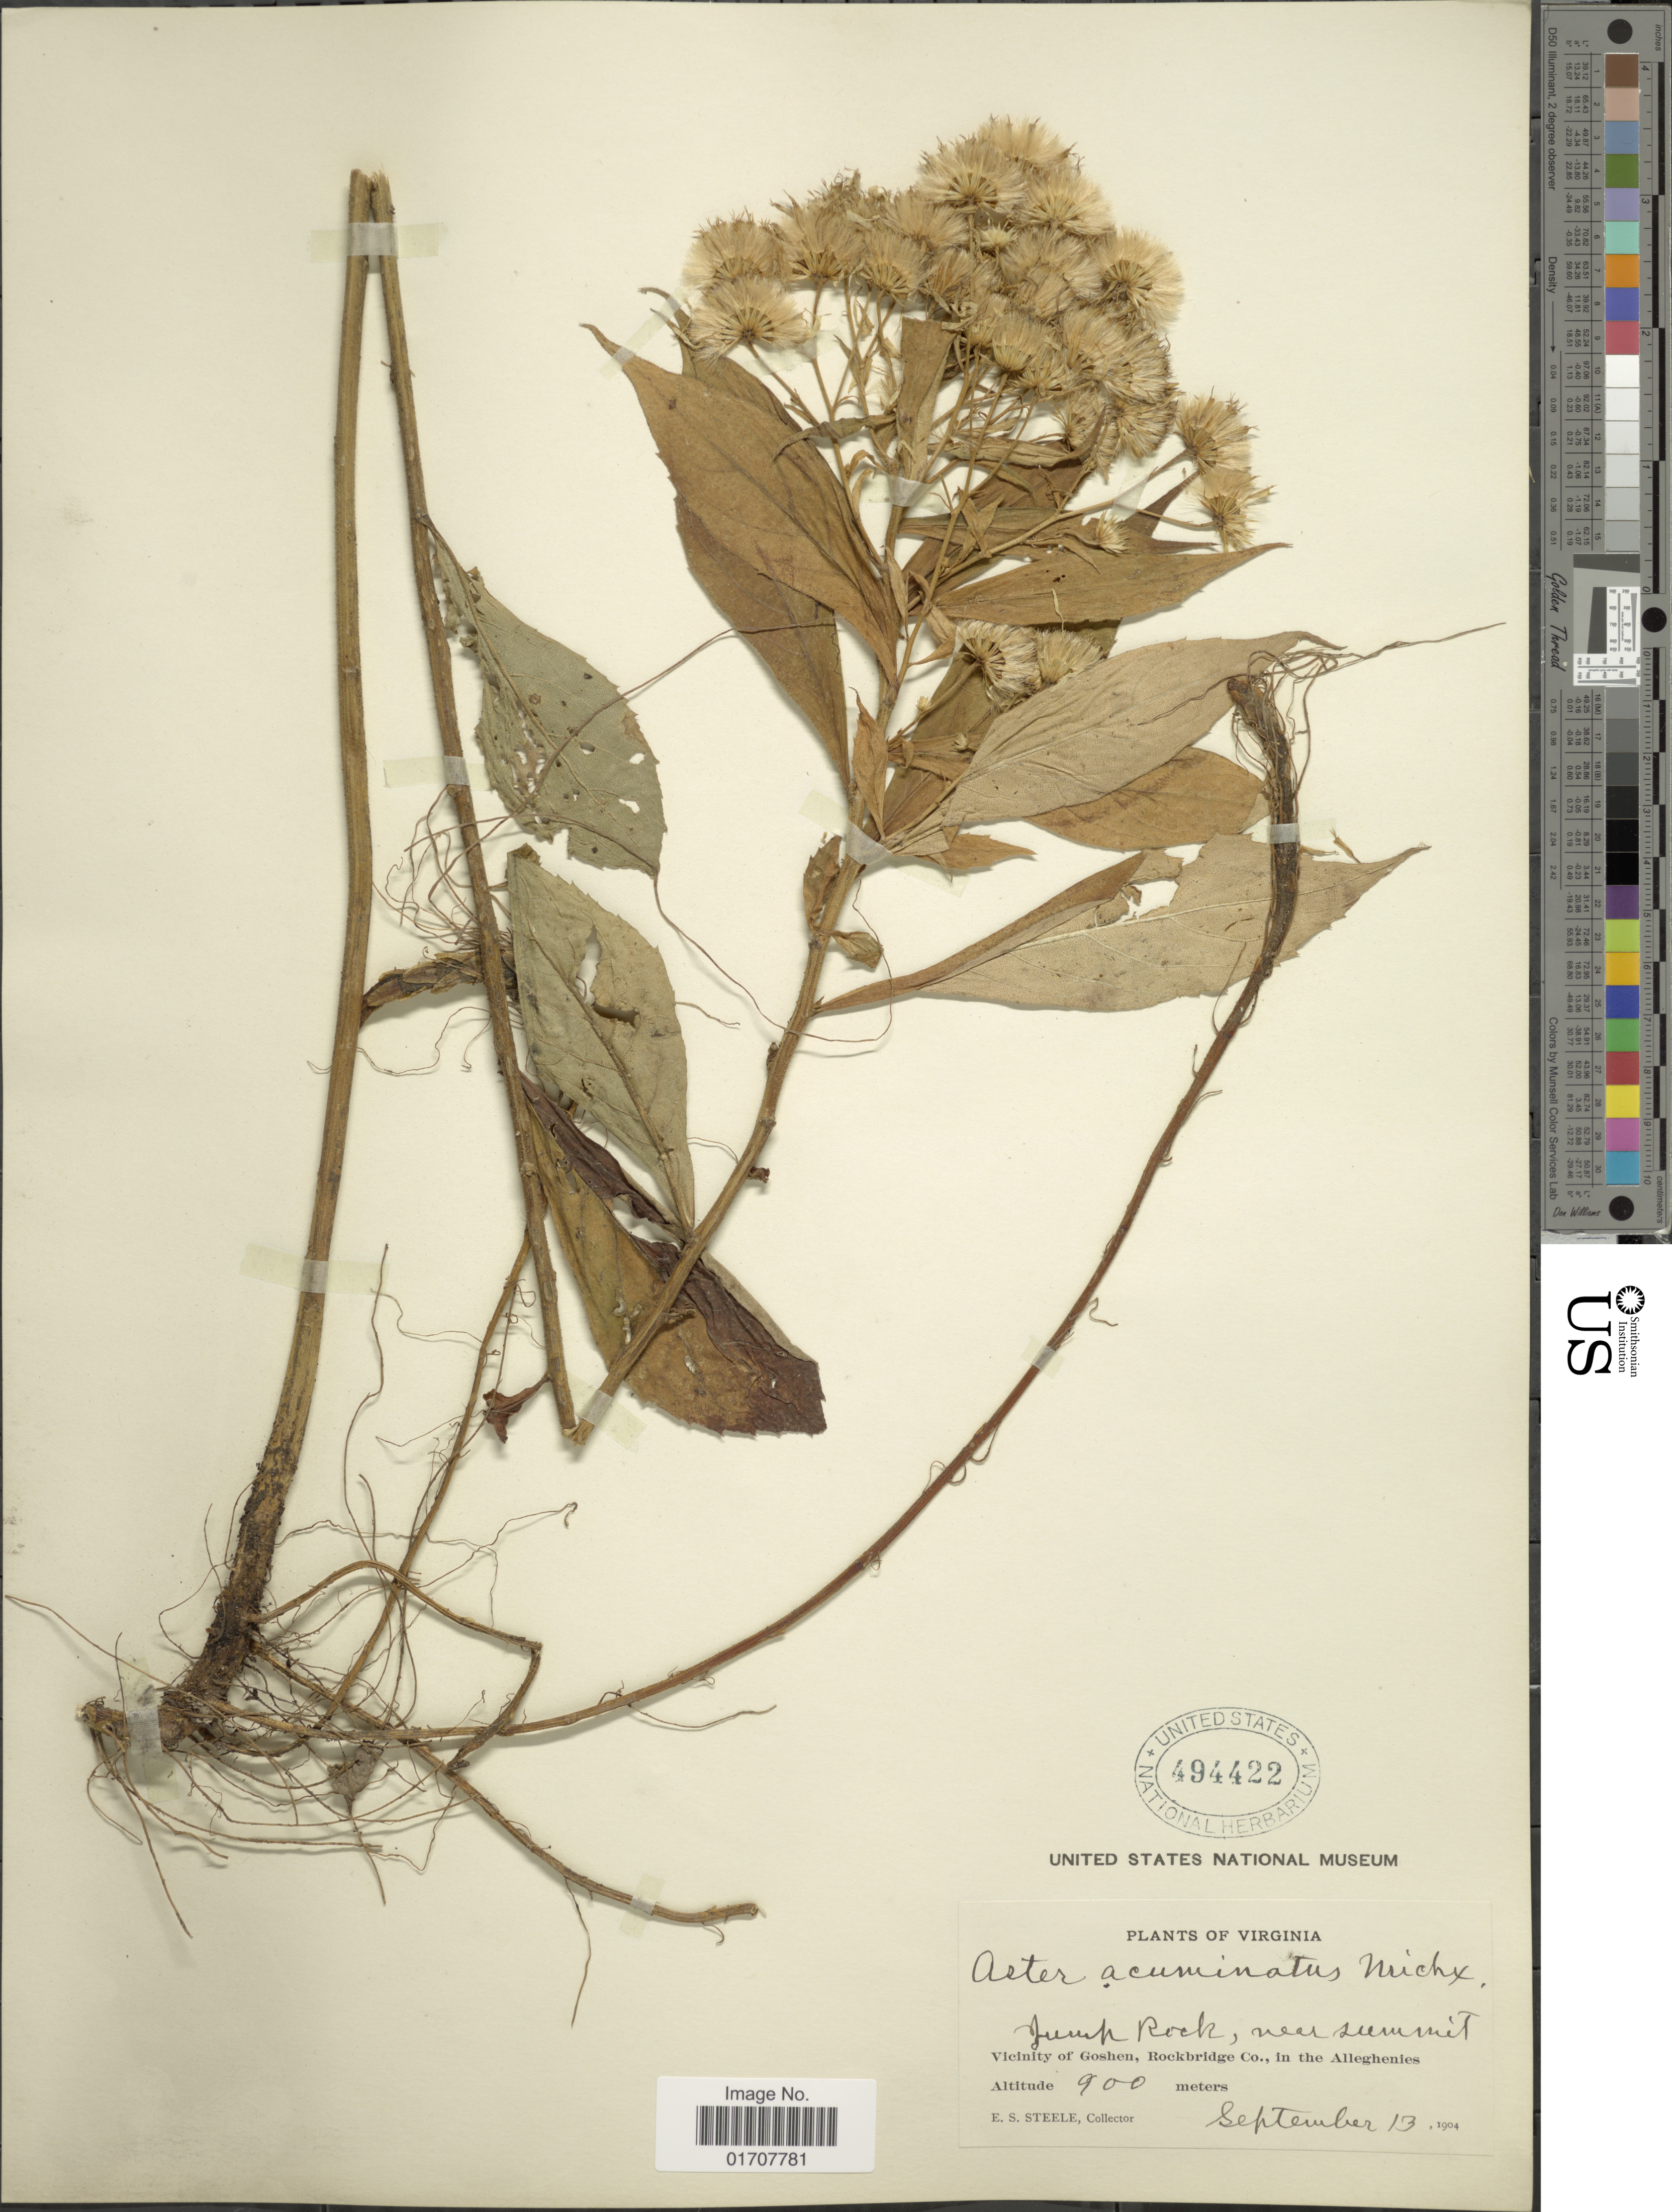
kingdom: Plantae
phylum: Tracheophyta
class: Magnoliopsida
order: Asterales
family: Asteraceae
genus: Oclemena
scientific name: Oclemena acuminata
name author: (Michx.) Greene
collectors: E. Steele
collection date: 1904-09-13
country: United States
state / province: Virginia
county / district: Rockbridge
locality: Jurmp Rock, near Summit, Vicinity of Goshen, Rockbridge Co., in the Alleghenies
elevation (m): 900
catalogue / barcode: US 494422